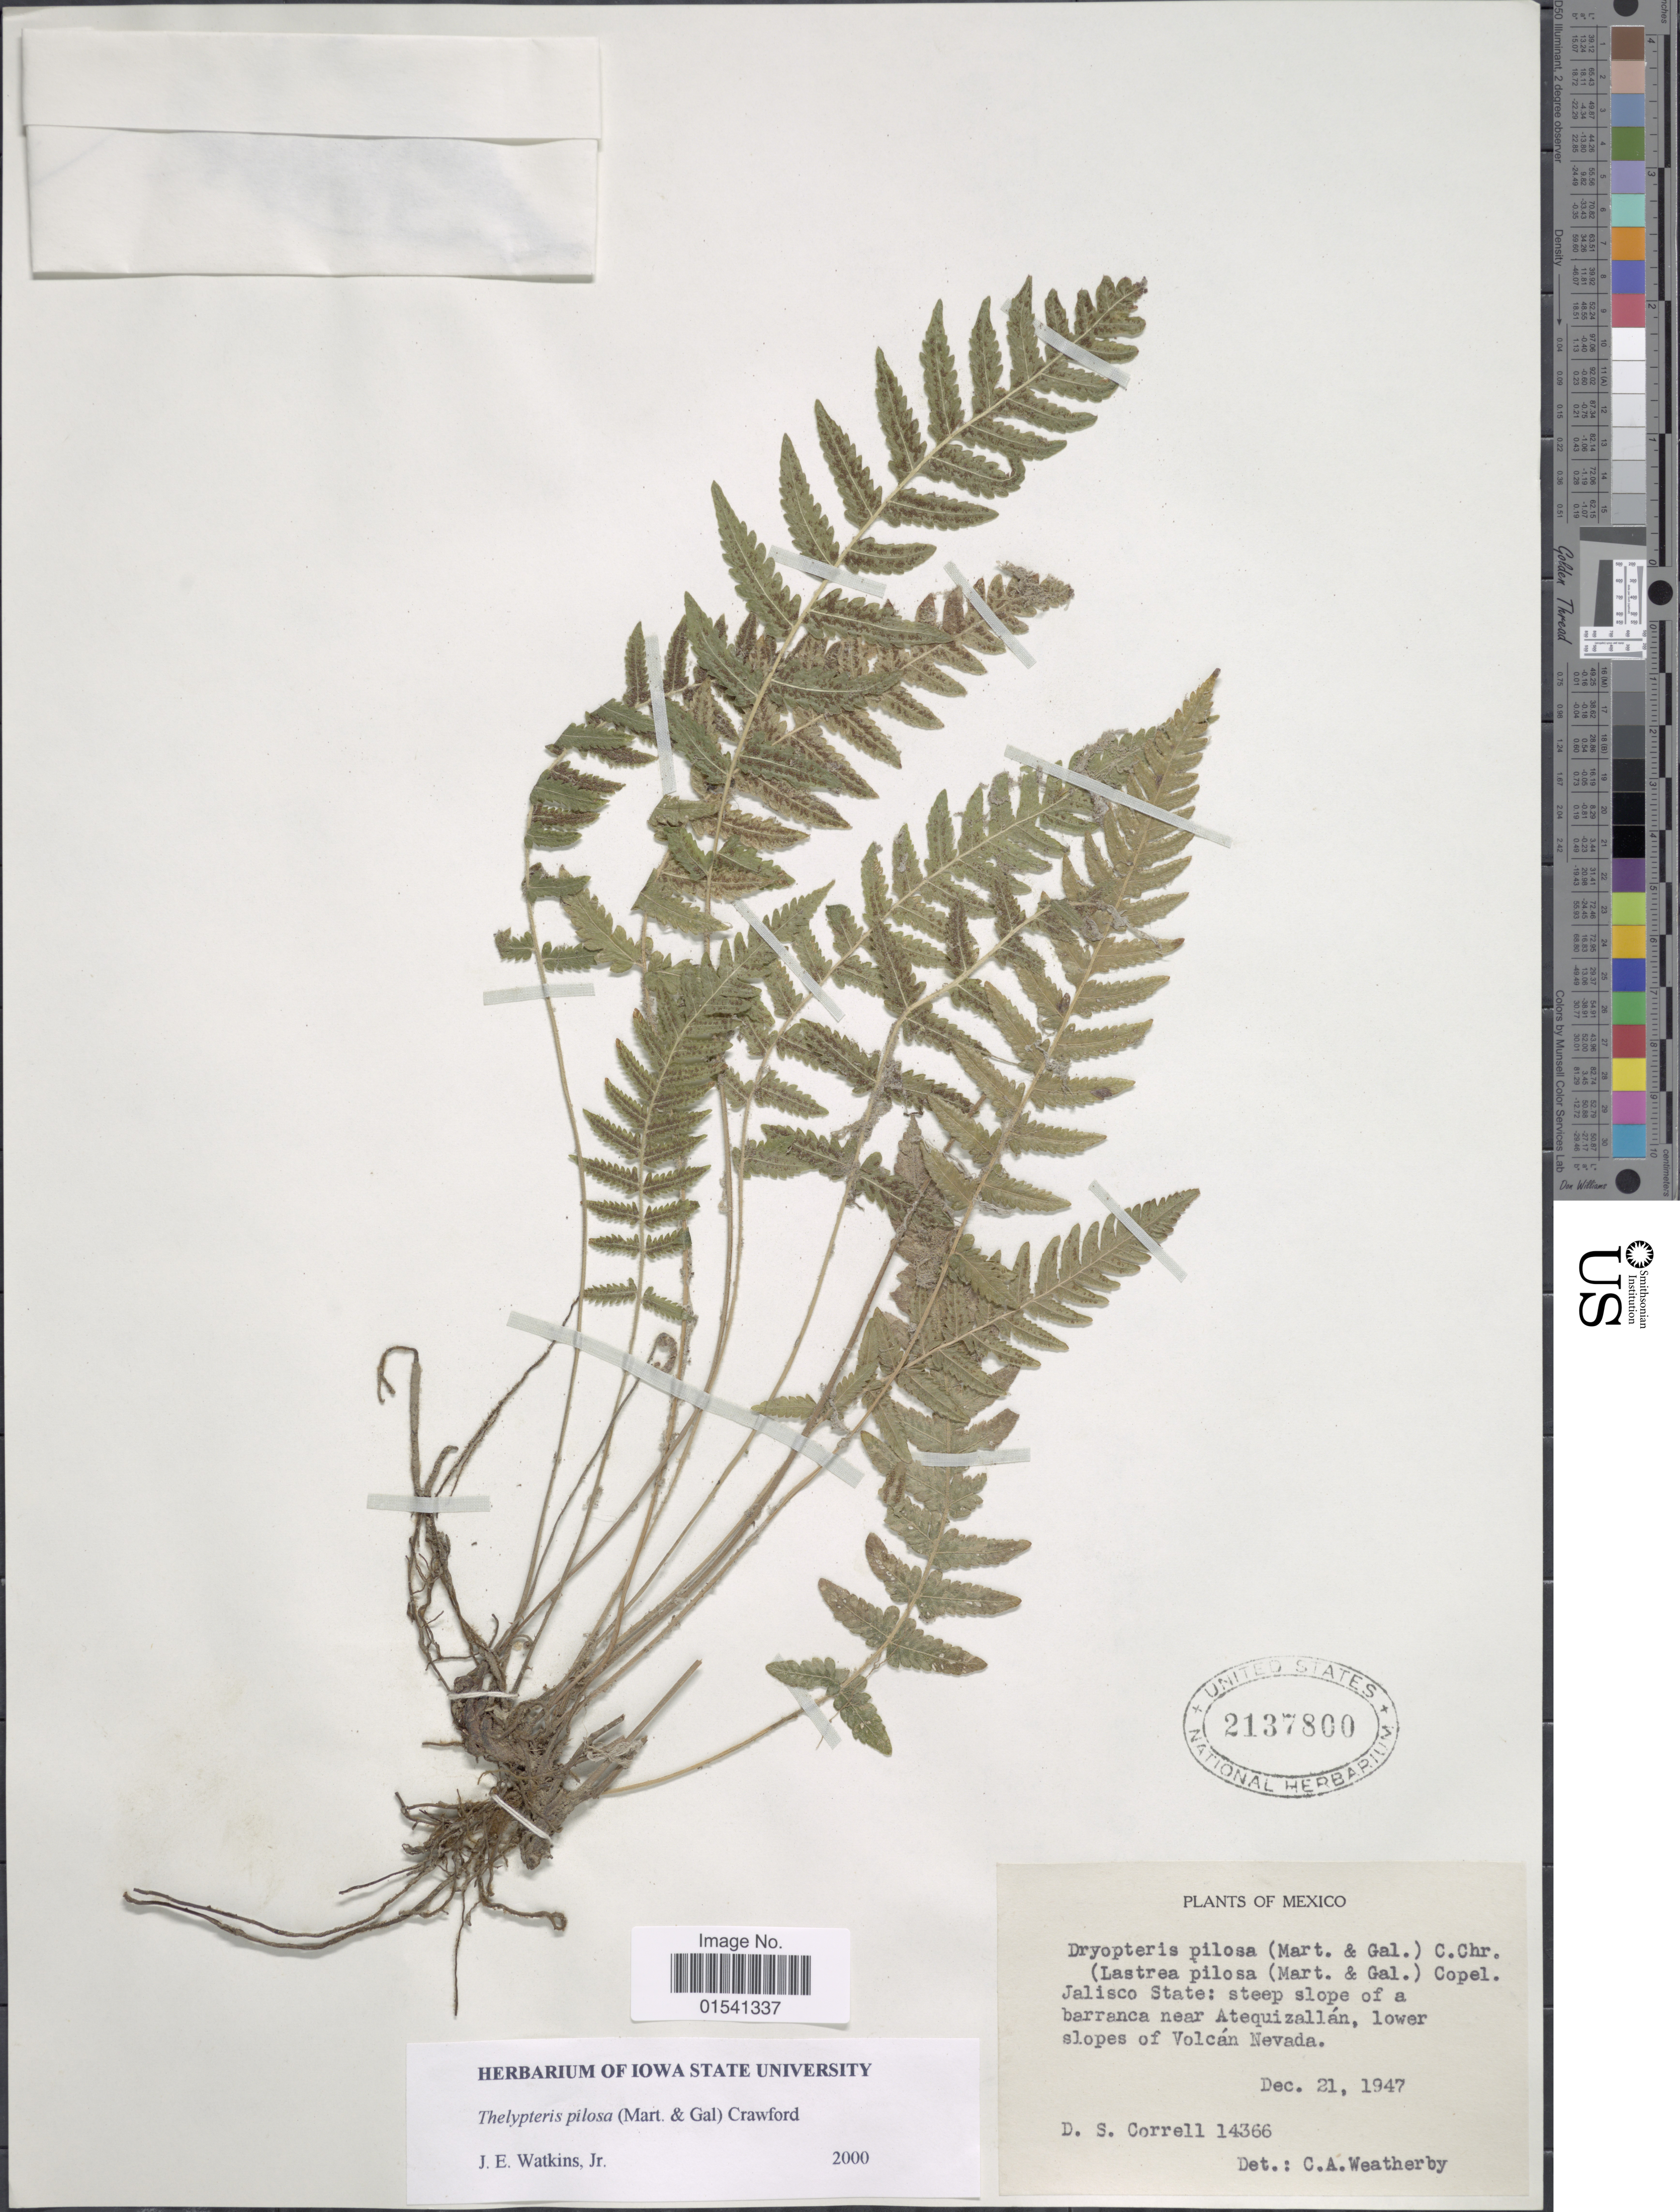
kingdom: Plantae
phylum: Tracheophyta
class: Polypodiopsida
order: Polypodiales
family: Thelypteridaceae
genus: Stegnogramma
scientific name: Stegnogramma pilosa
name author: (M. Martens & Galeotti) K. Iwats.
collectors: D. S. Correll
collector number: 14366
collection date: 1947-12-21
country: Mexico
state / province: Jalisco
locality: Steep slope of a barranca near Atequizallán, lower slopes of Volcán Nevada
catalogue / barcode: US 2137800